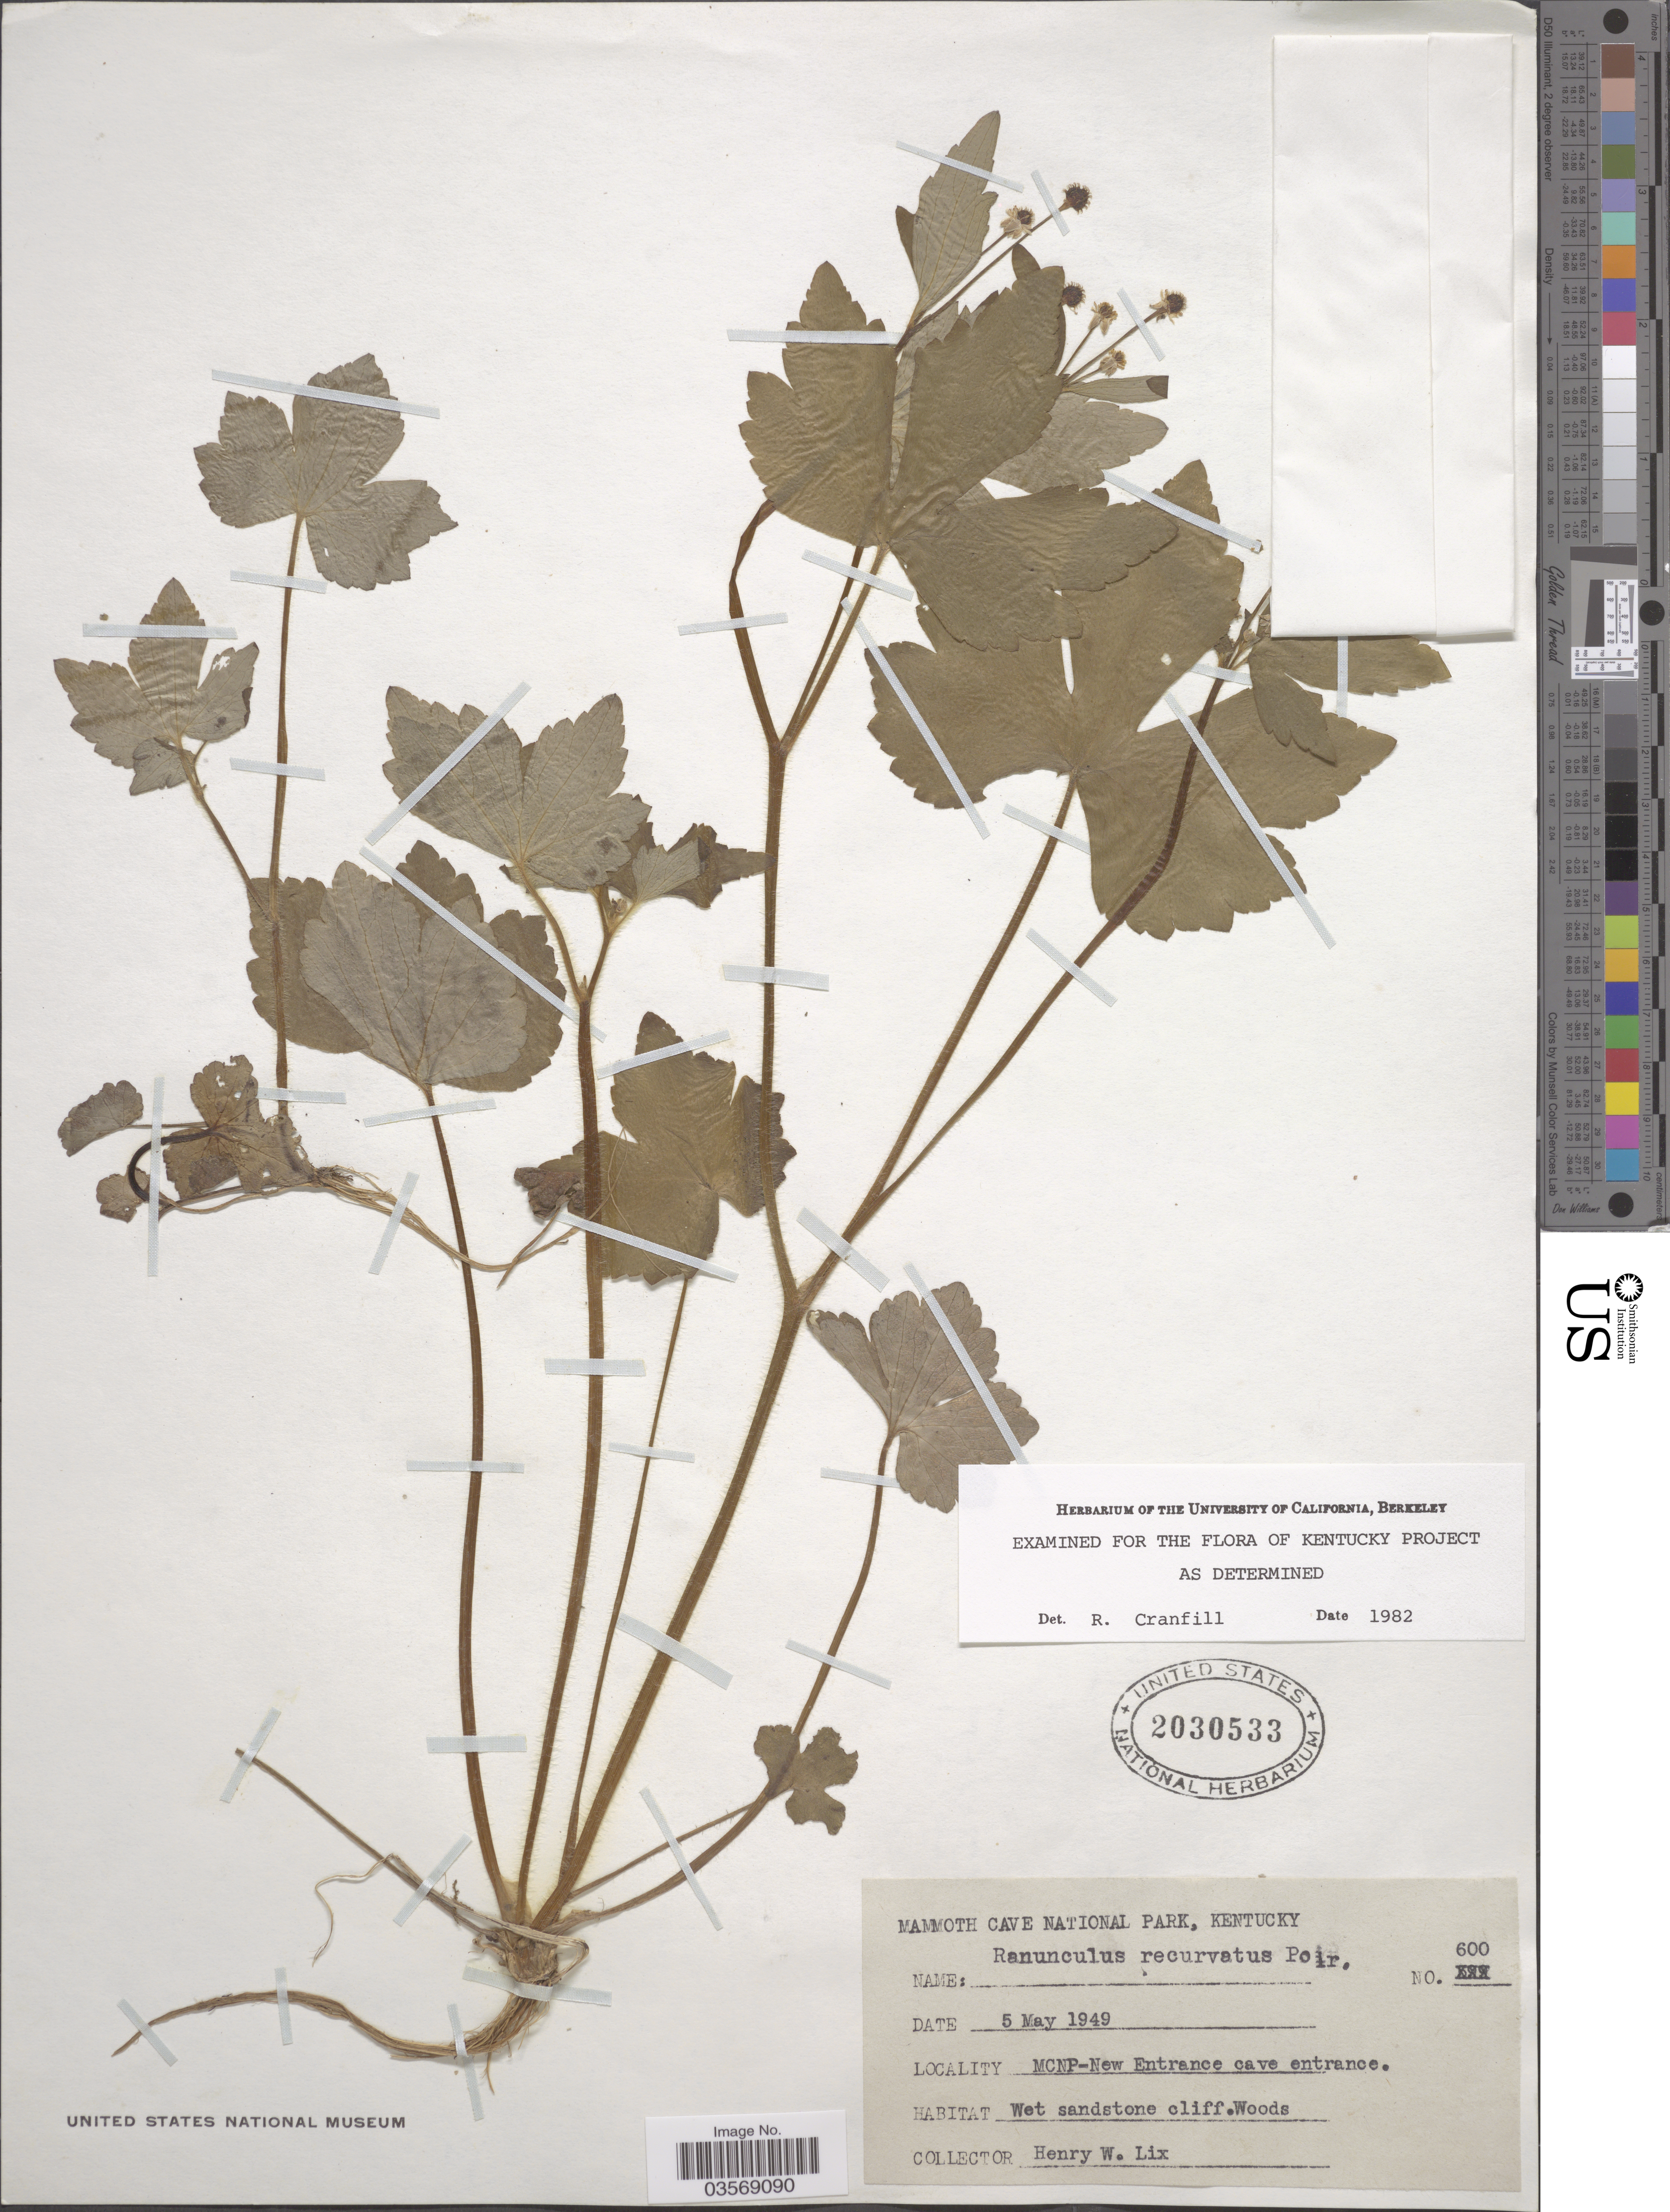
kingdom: Plantae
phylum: Tracheophyta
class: Magnoliopsida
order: Ranunculales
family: Ranunculaceae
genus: Ranunculus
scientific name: Ranunculus recurvatus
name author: Poir.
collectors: H. W. Lix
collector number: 600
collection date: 1949-05-05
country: United States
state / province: Kentucky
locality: Mammoth Cave National Park. MCNP-New Entrance cave entrance.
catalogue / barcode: US 2030533